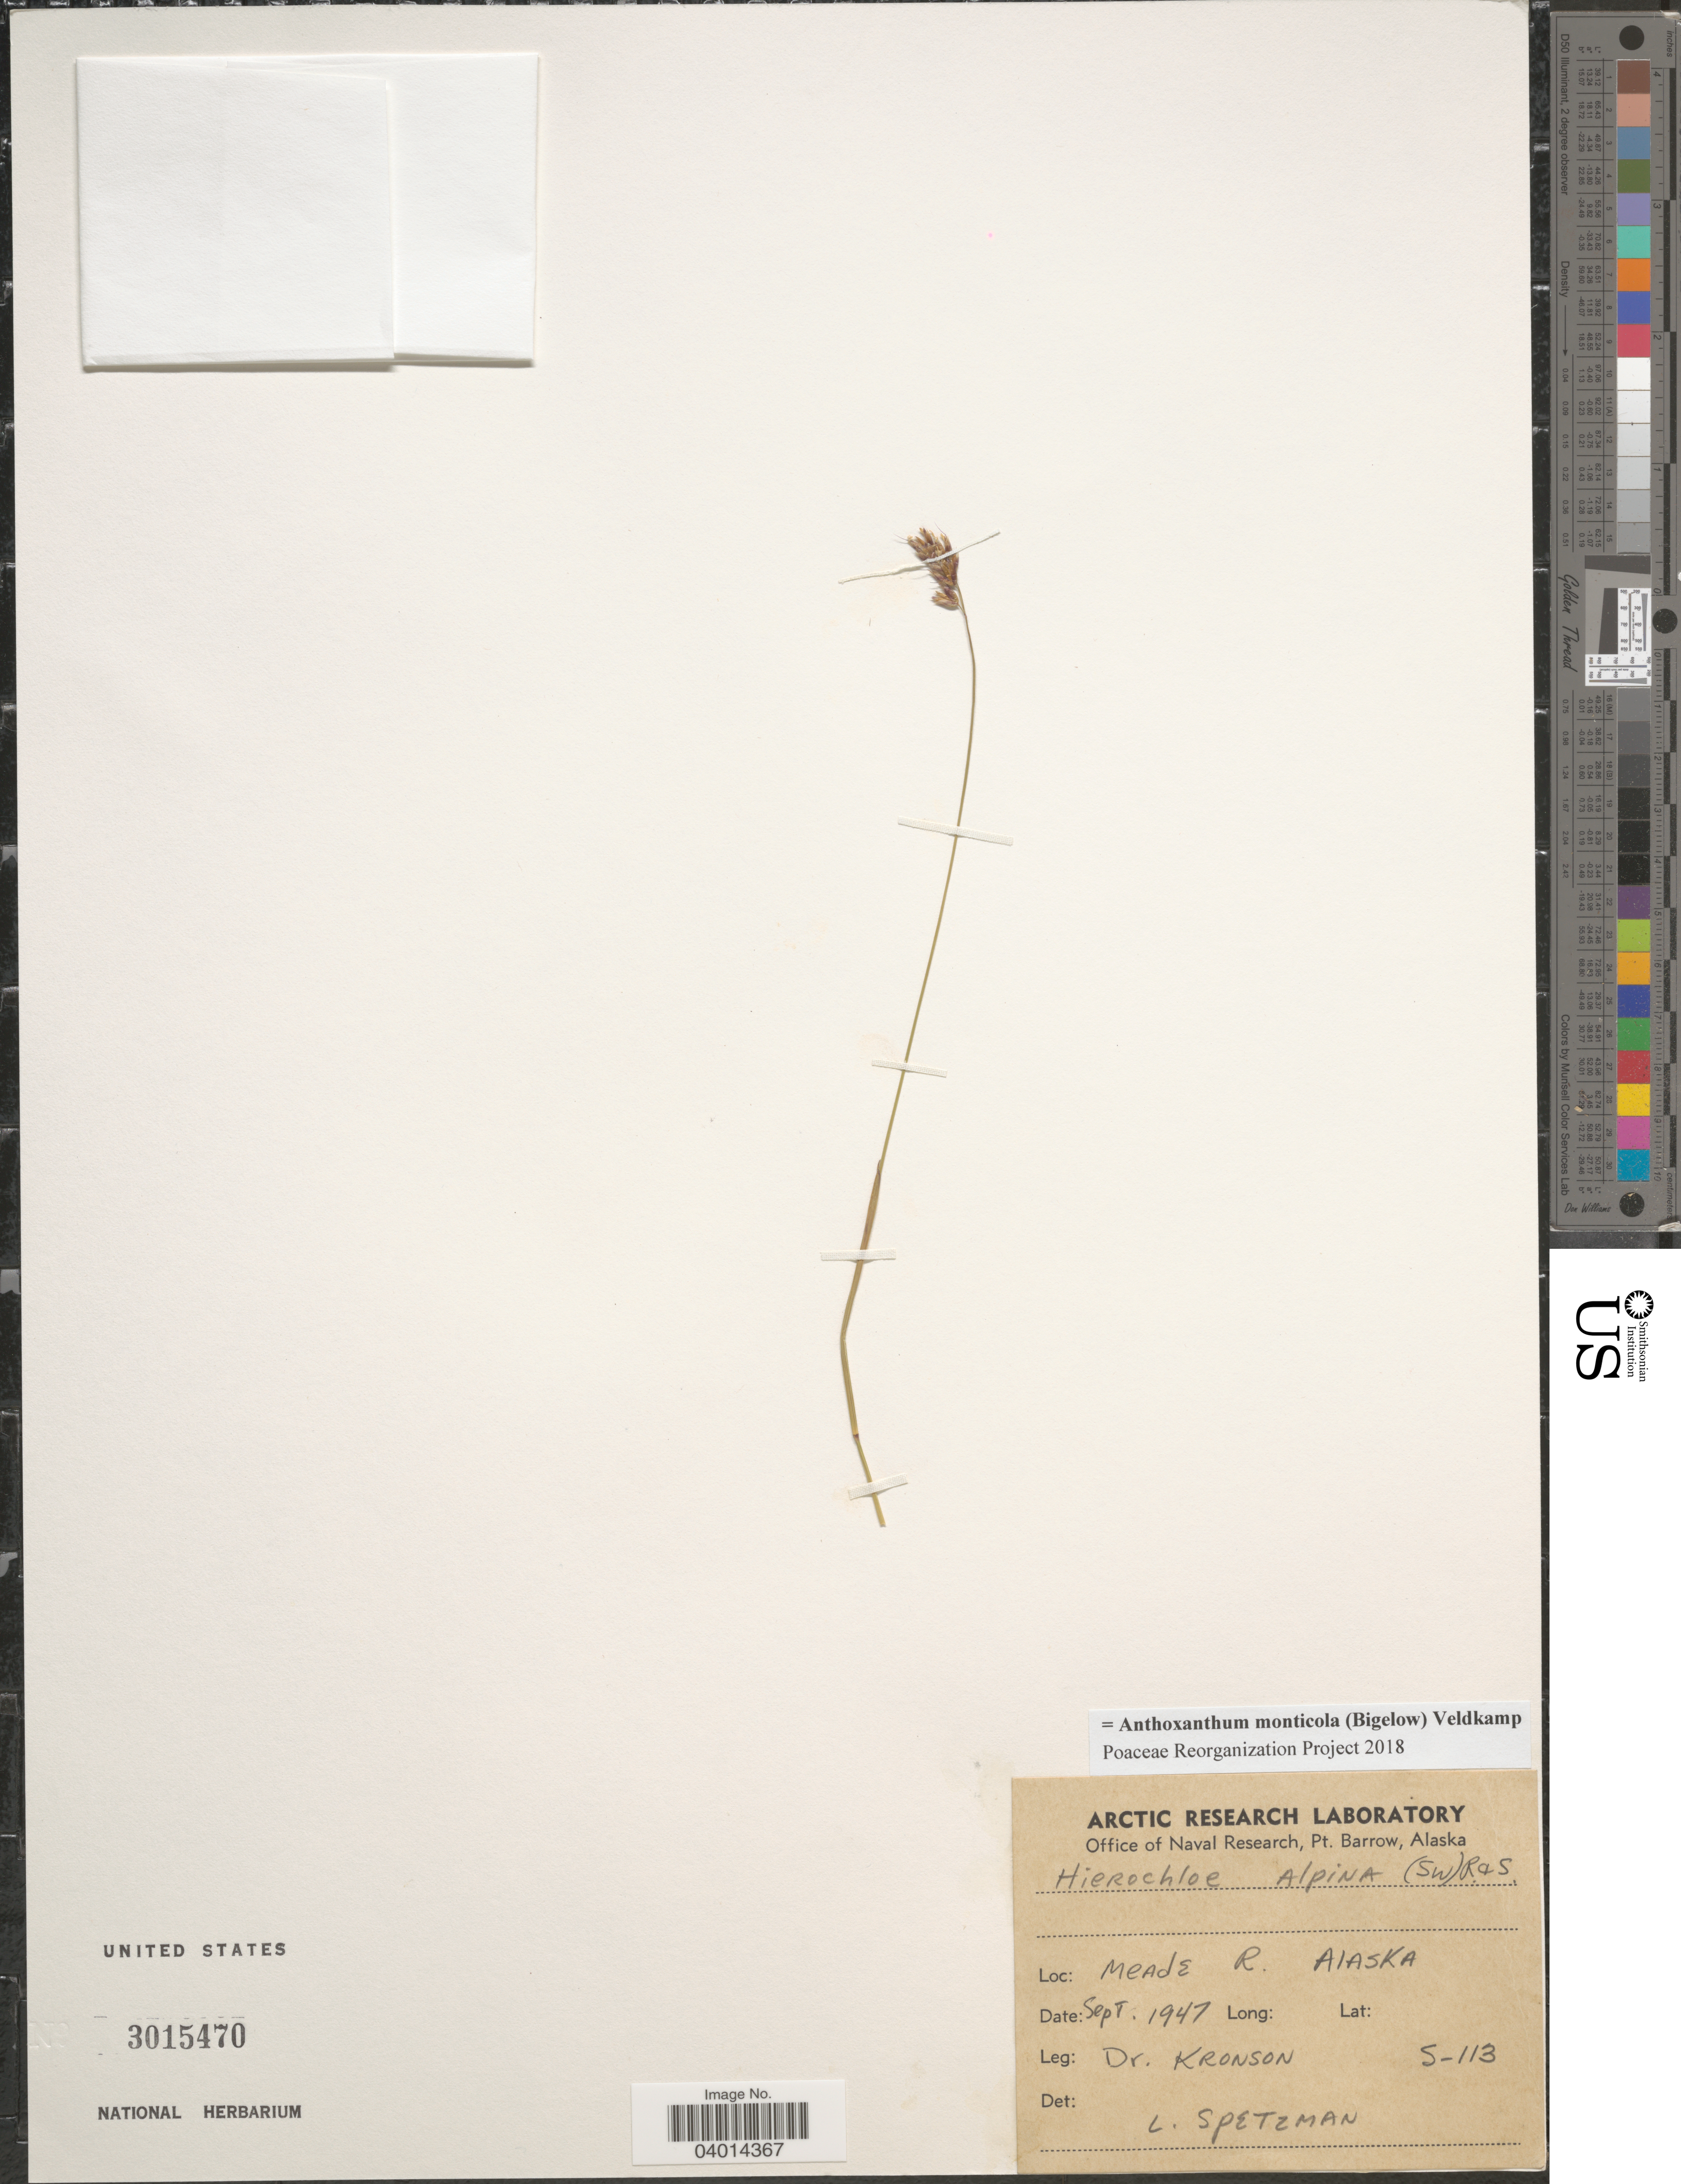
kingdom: Plantae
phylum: Tracheophyta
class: Liliopsida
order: Poales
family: Poaceae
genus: Anthoxanthum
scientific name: Anthoxanthum monticola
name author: (Bigelow) Veldkamp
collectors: Kronson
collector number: S-113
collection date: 1947-09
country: United States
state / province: Alaska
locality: Meade R.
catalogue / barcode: US 3015470